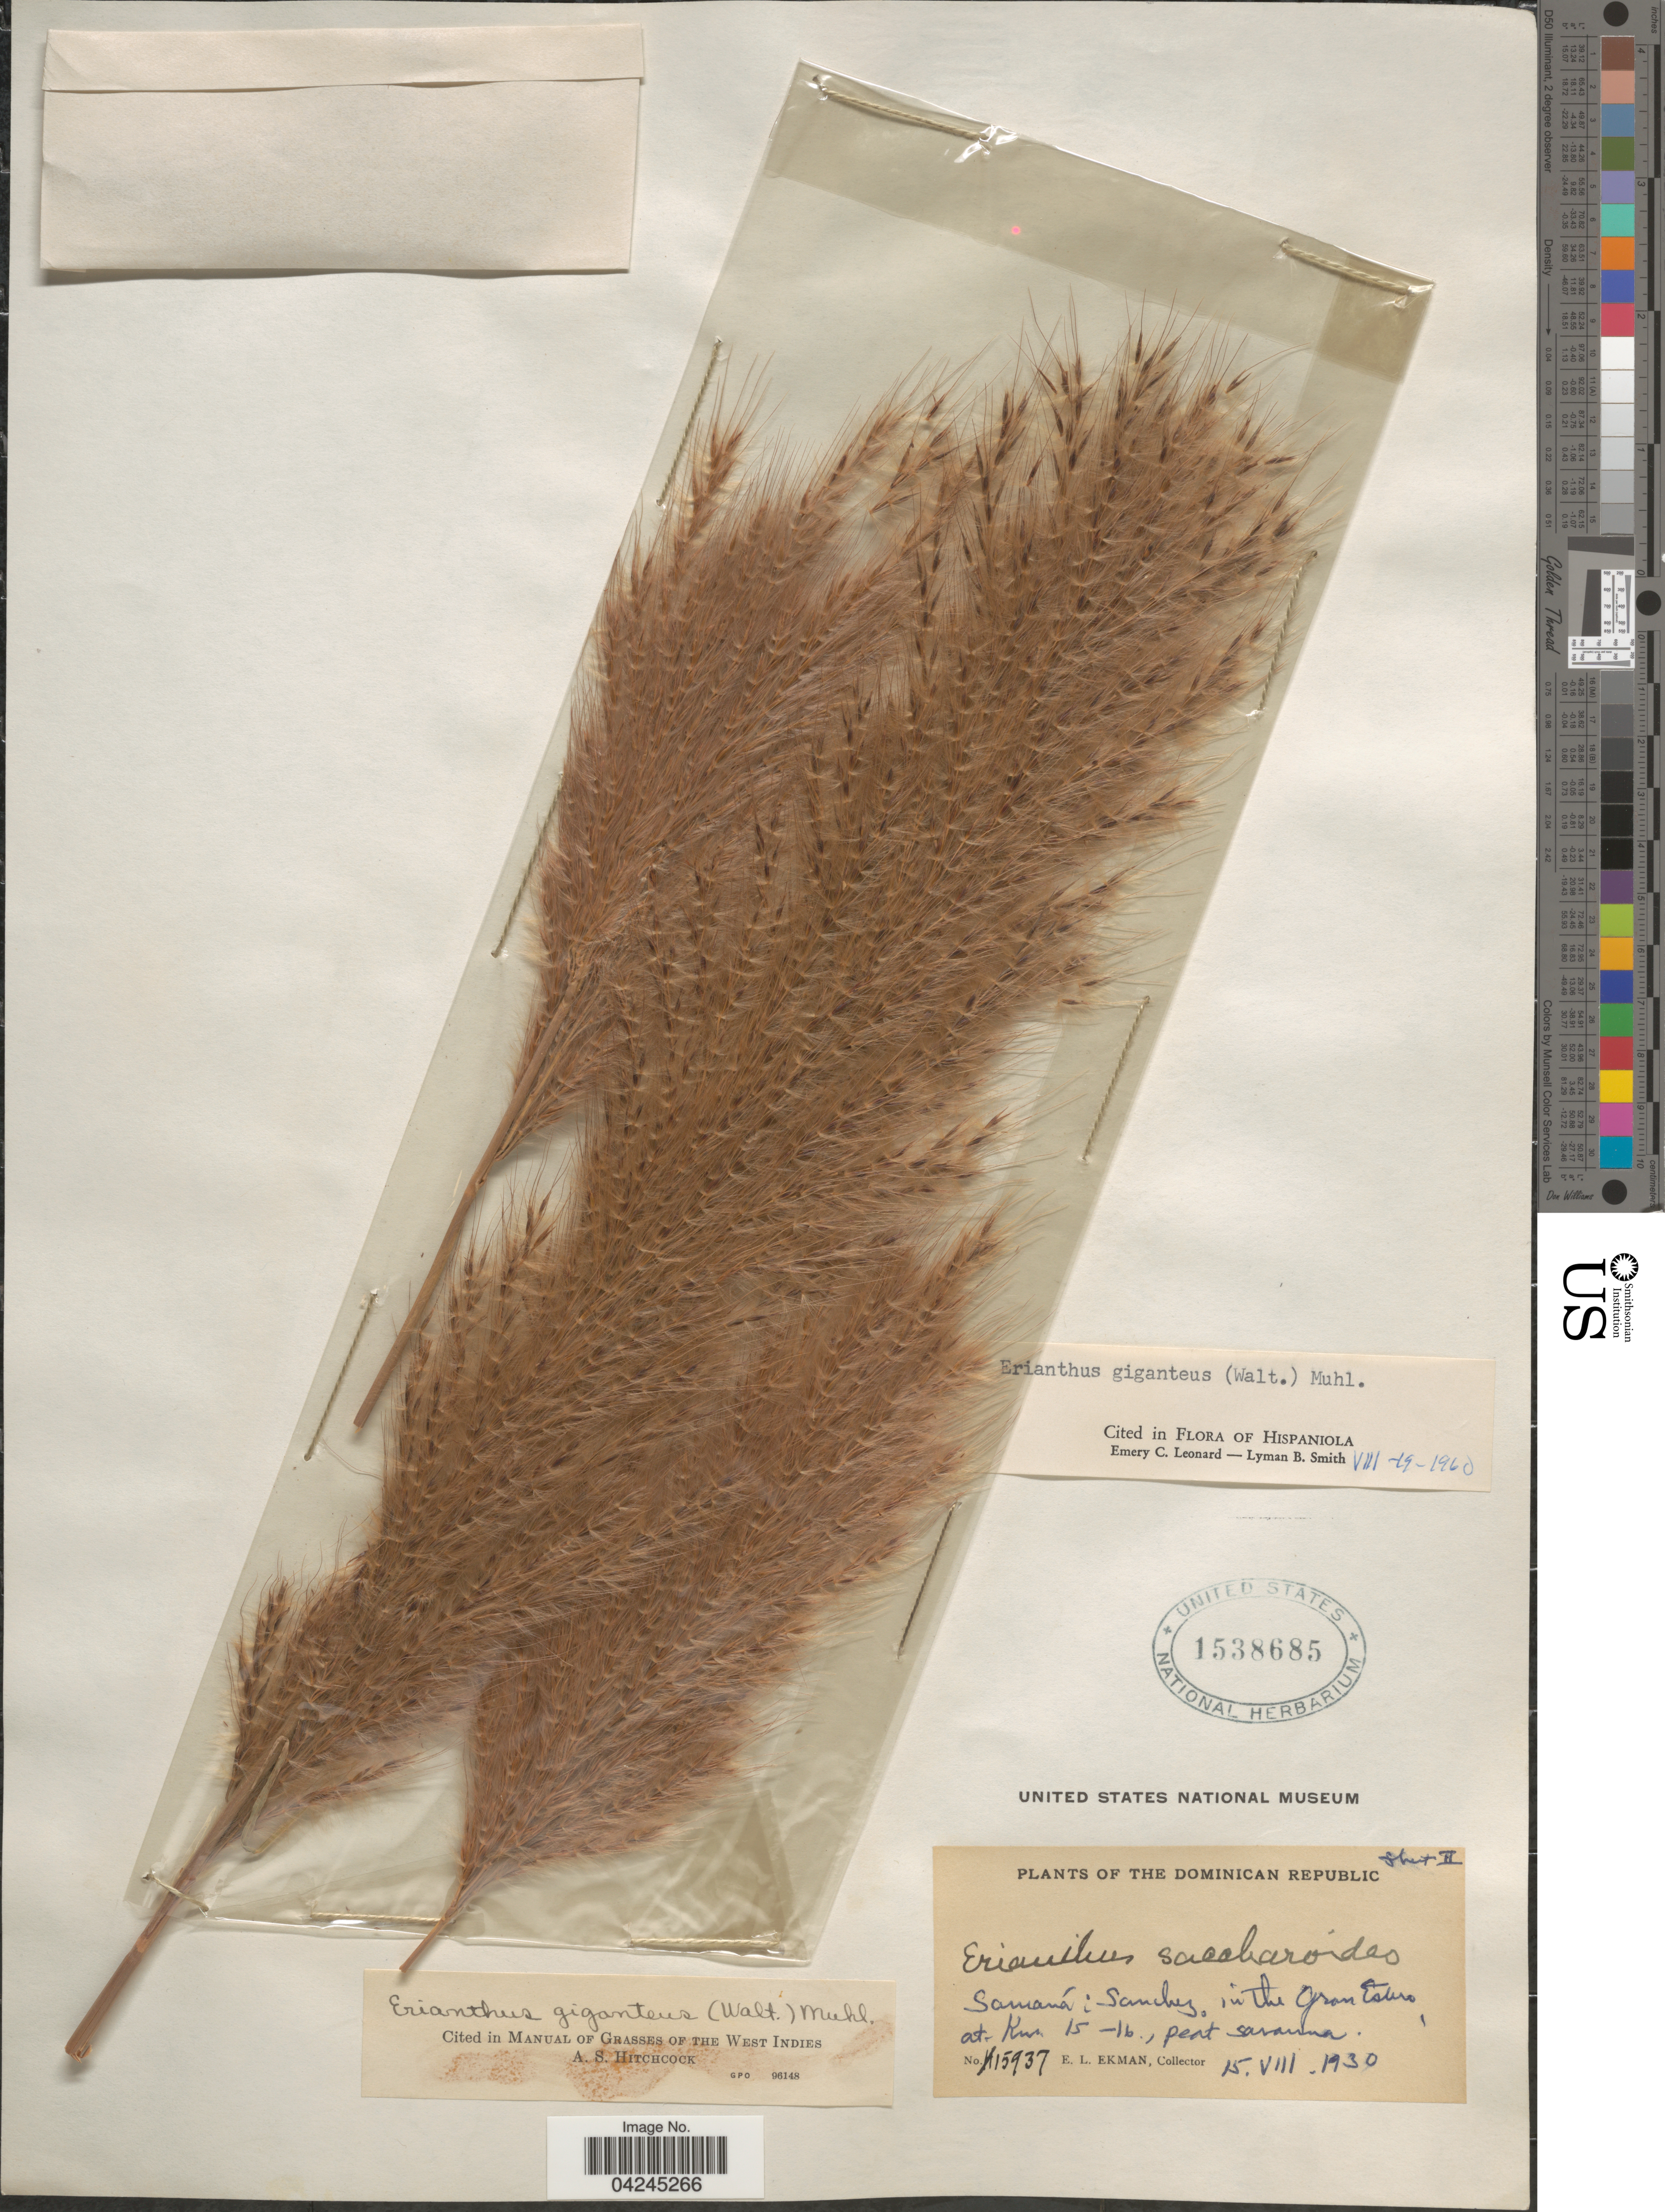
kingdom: Plantae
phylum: Tracheophyta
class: Liliopsida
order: Poales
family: Poaceae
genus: Erianthus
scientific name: Erianthus giganteus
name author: (Walter) P. Beauv.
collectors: E. L. Ekman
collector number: H15937*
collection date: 1930-08-15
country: Dominican Republic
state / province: Samaná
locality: Sanchez, in the Gran Estero at Km. 15-16.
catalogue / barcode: US 1538685